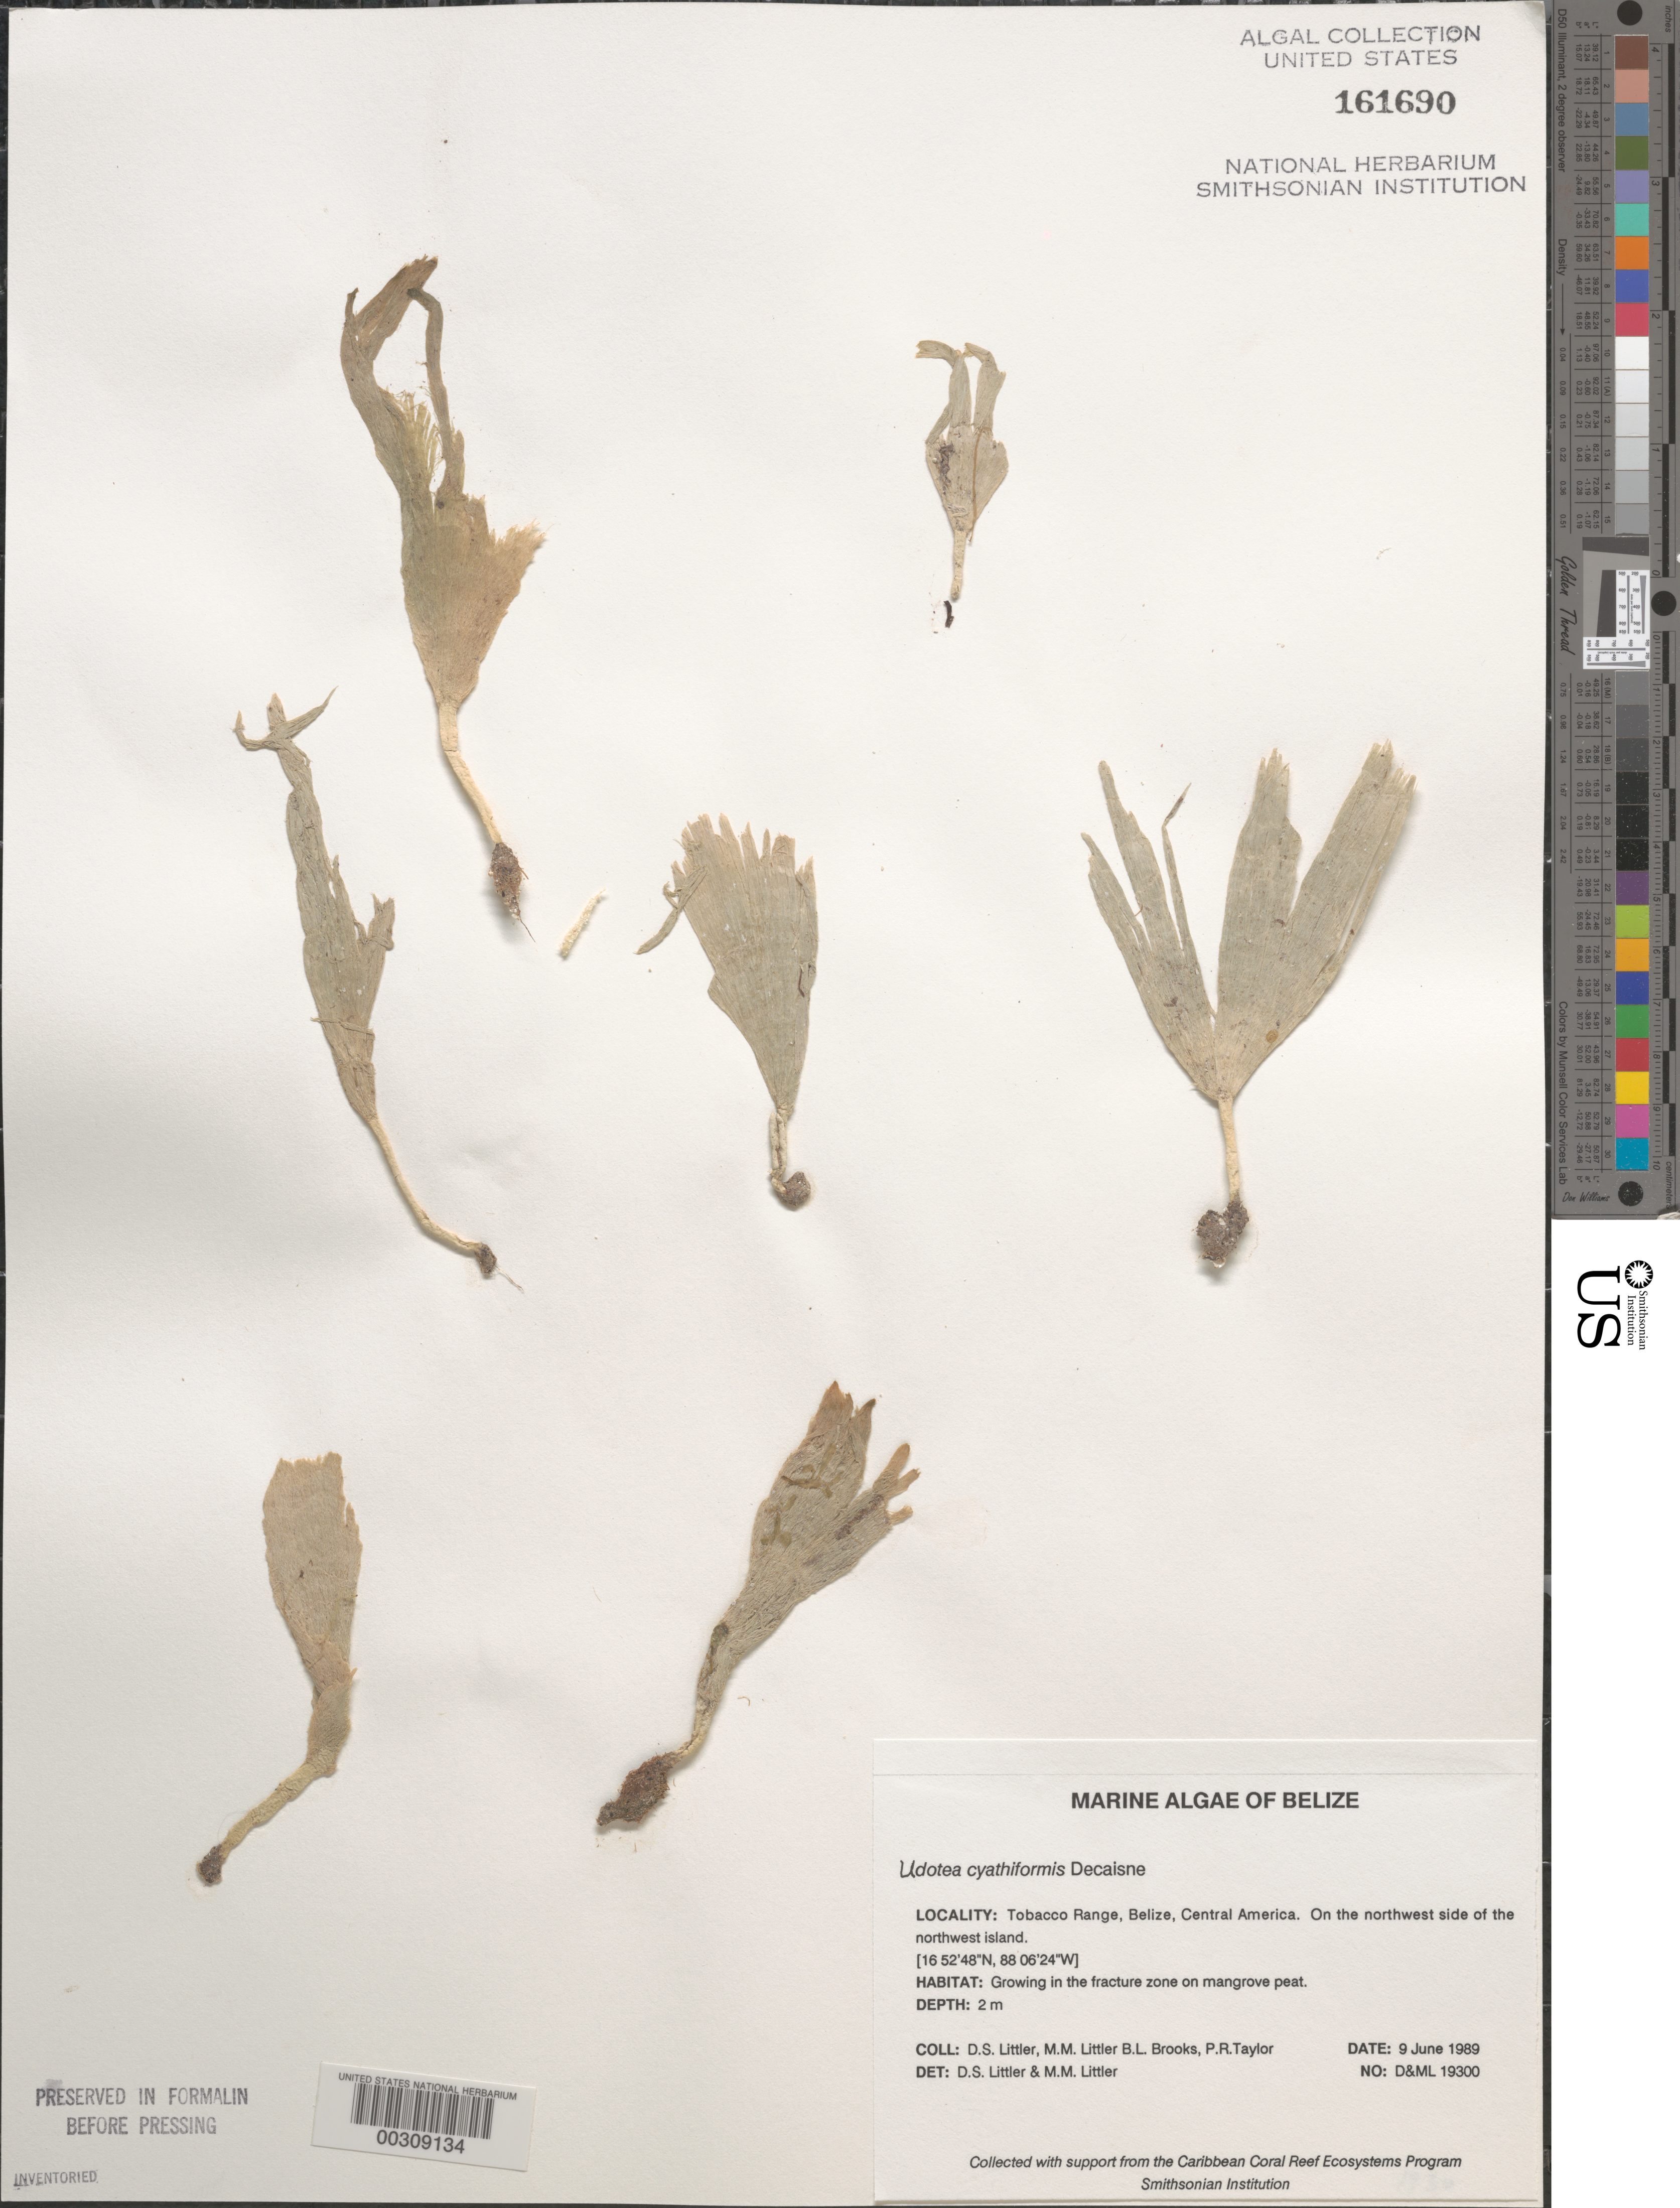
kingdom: Plantae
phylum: Chlorophyta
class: Ulvophyceae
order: Bryopsidales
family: Udoteaceae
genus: Udotea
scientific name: Udotea cyathiformis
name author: Decne.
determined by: Littler, D. S.; Littler, M. M.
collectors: D. S. Littler, M. M. Littler, B. Brooks & P. R. Taylor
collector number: D&ML 19300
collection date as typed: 09 Jun 1989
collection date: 1989-06-09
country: Belize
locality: Tobacco Range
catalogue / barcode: US 161690